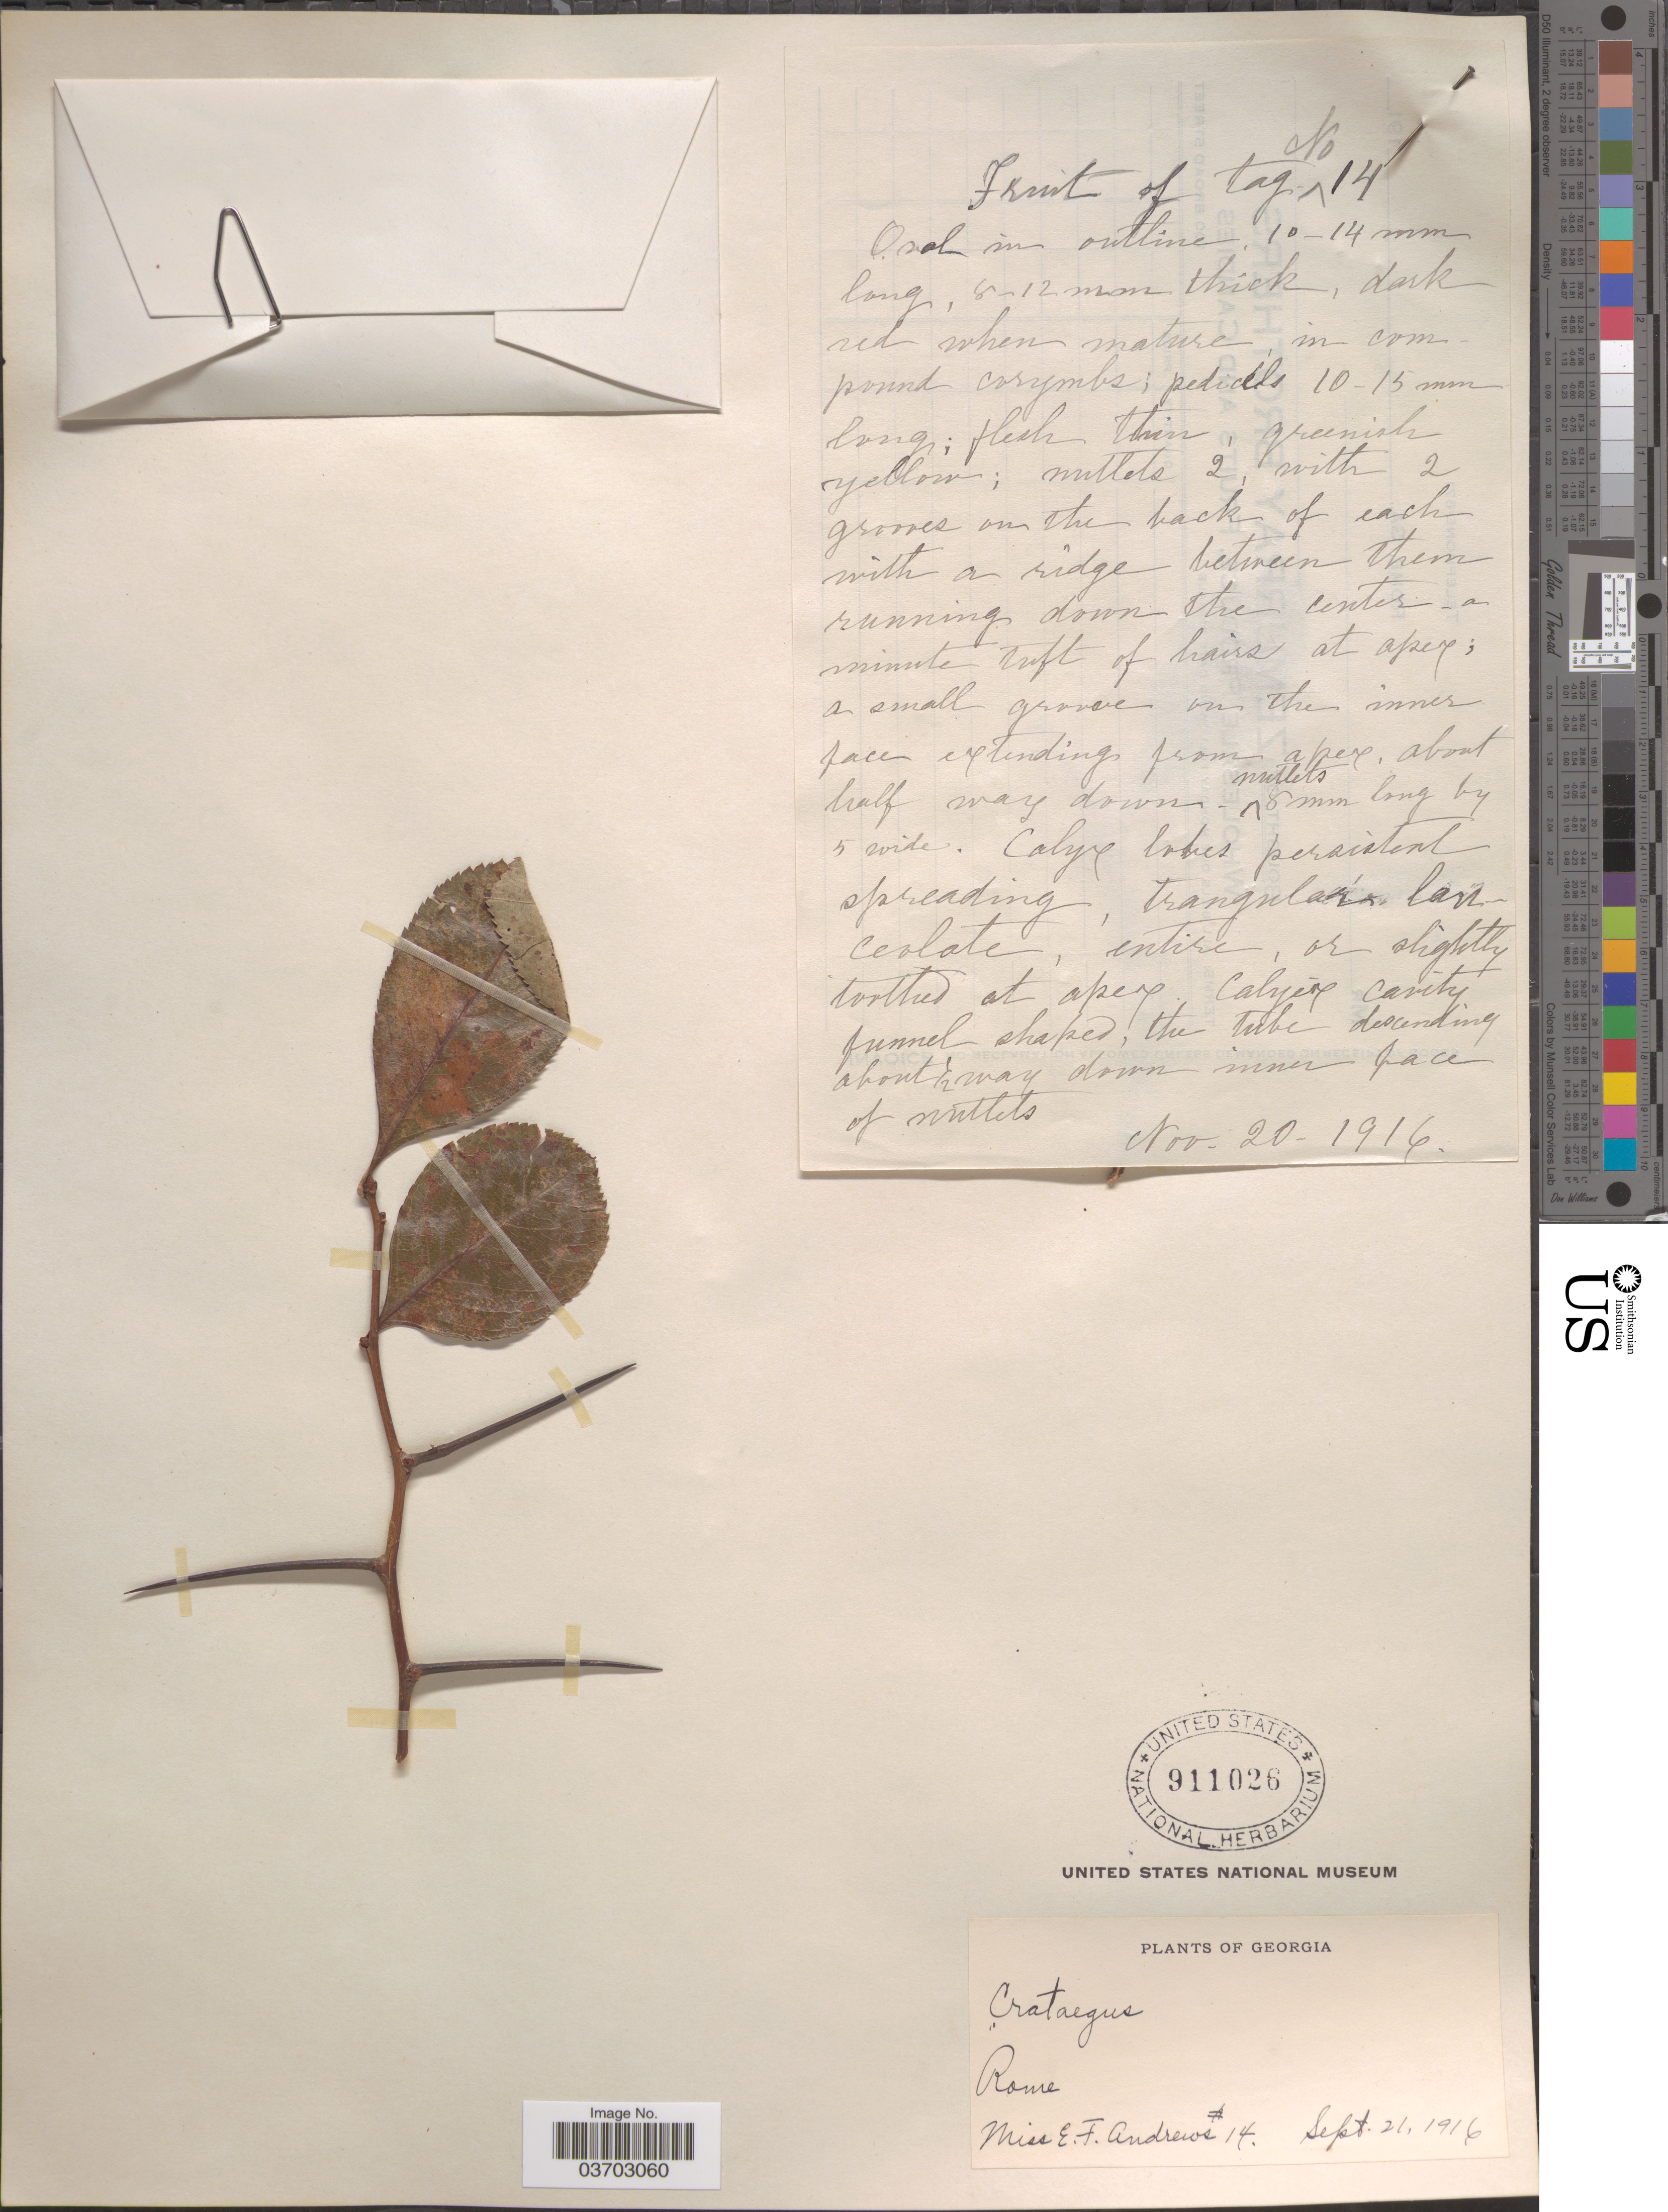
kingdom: Plantae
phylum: Tracheophyta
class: Magnoliopsida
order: Rosales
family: Rosaceae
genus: Crataegus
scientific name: Crataegus sp.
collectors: E. Andrews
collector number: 14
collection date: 1916-09-21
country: United States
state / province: Georgia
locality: Rome.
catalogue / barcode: US 911026